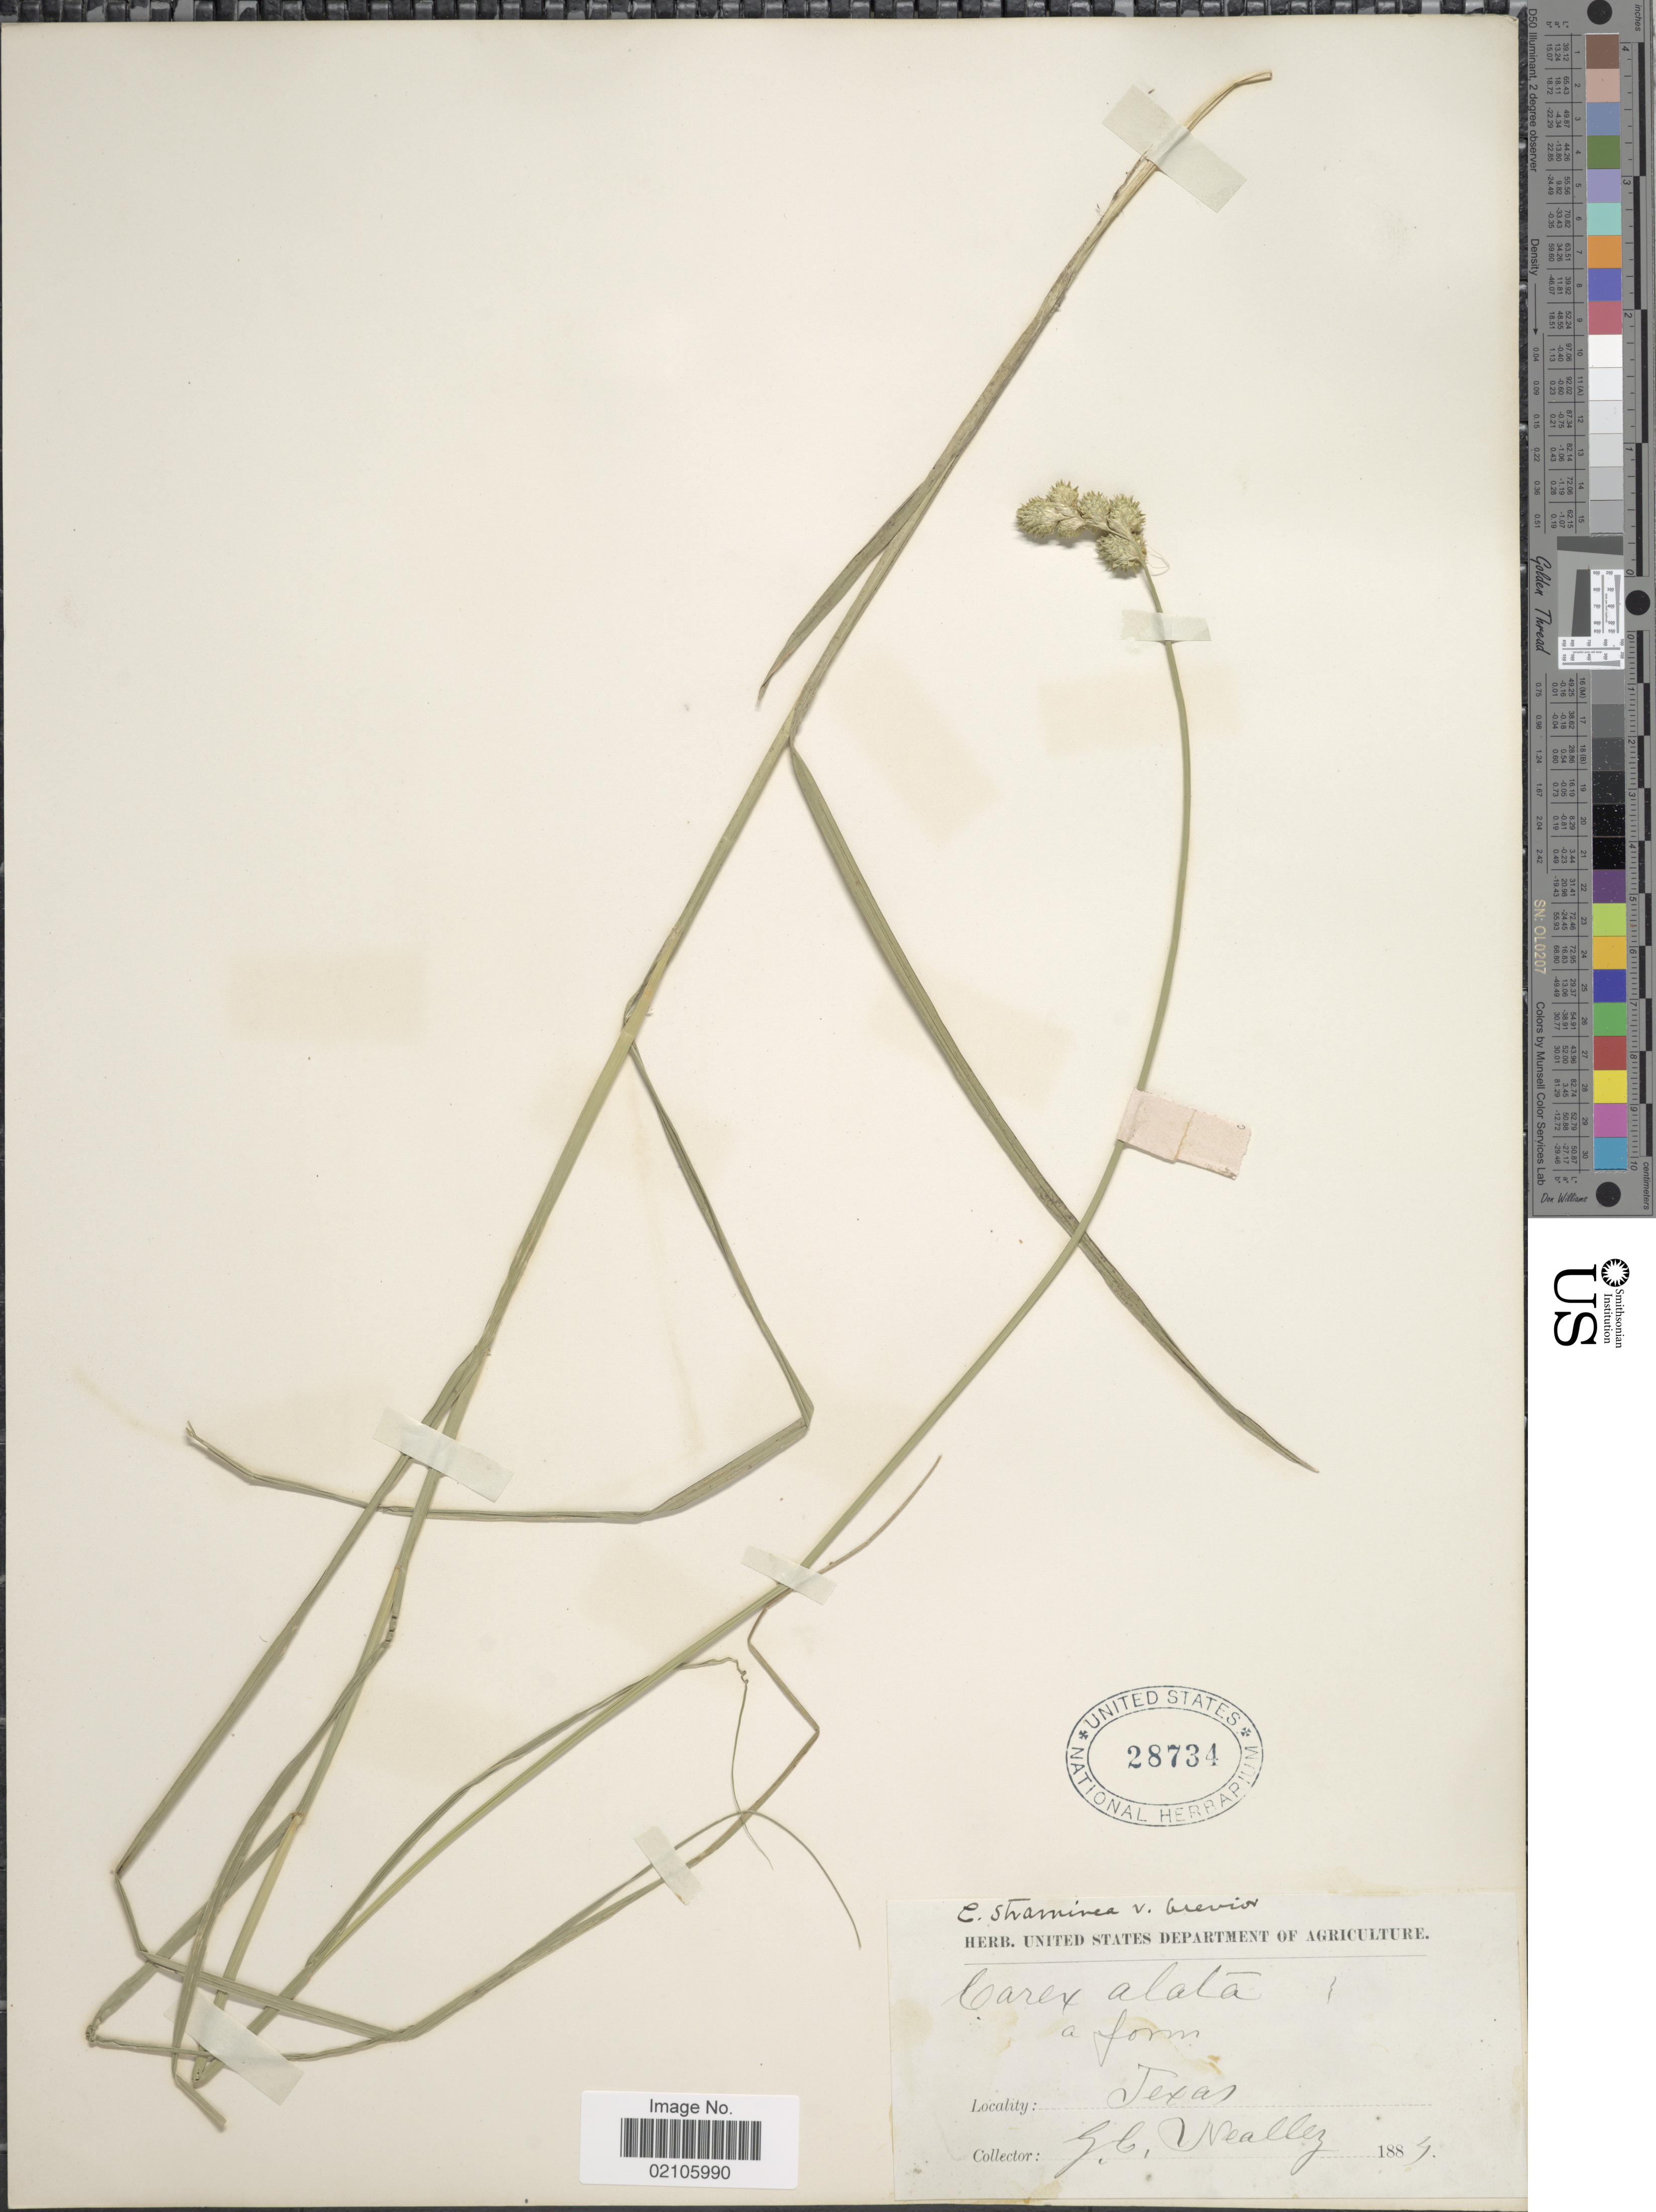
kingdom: Plantae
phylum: Tracheophyta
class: Liliopsida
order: Poales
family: Cyperaceae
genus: Carex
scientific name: Carex brevior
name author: (Dewey) Mack. ex Lunell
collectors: G. C. Nealley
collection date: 1884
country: United States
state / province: Texas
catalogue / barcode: US 28734